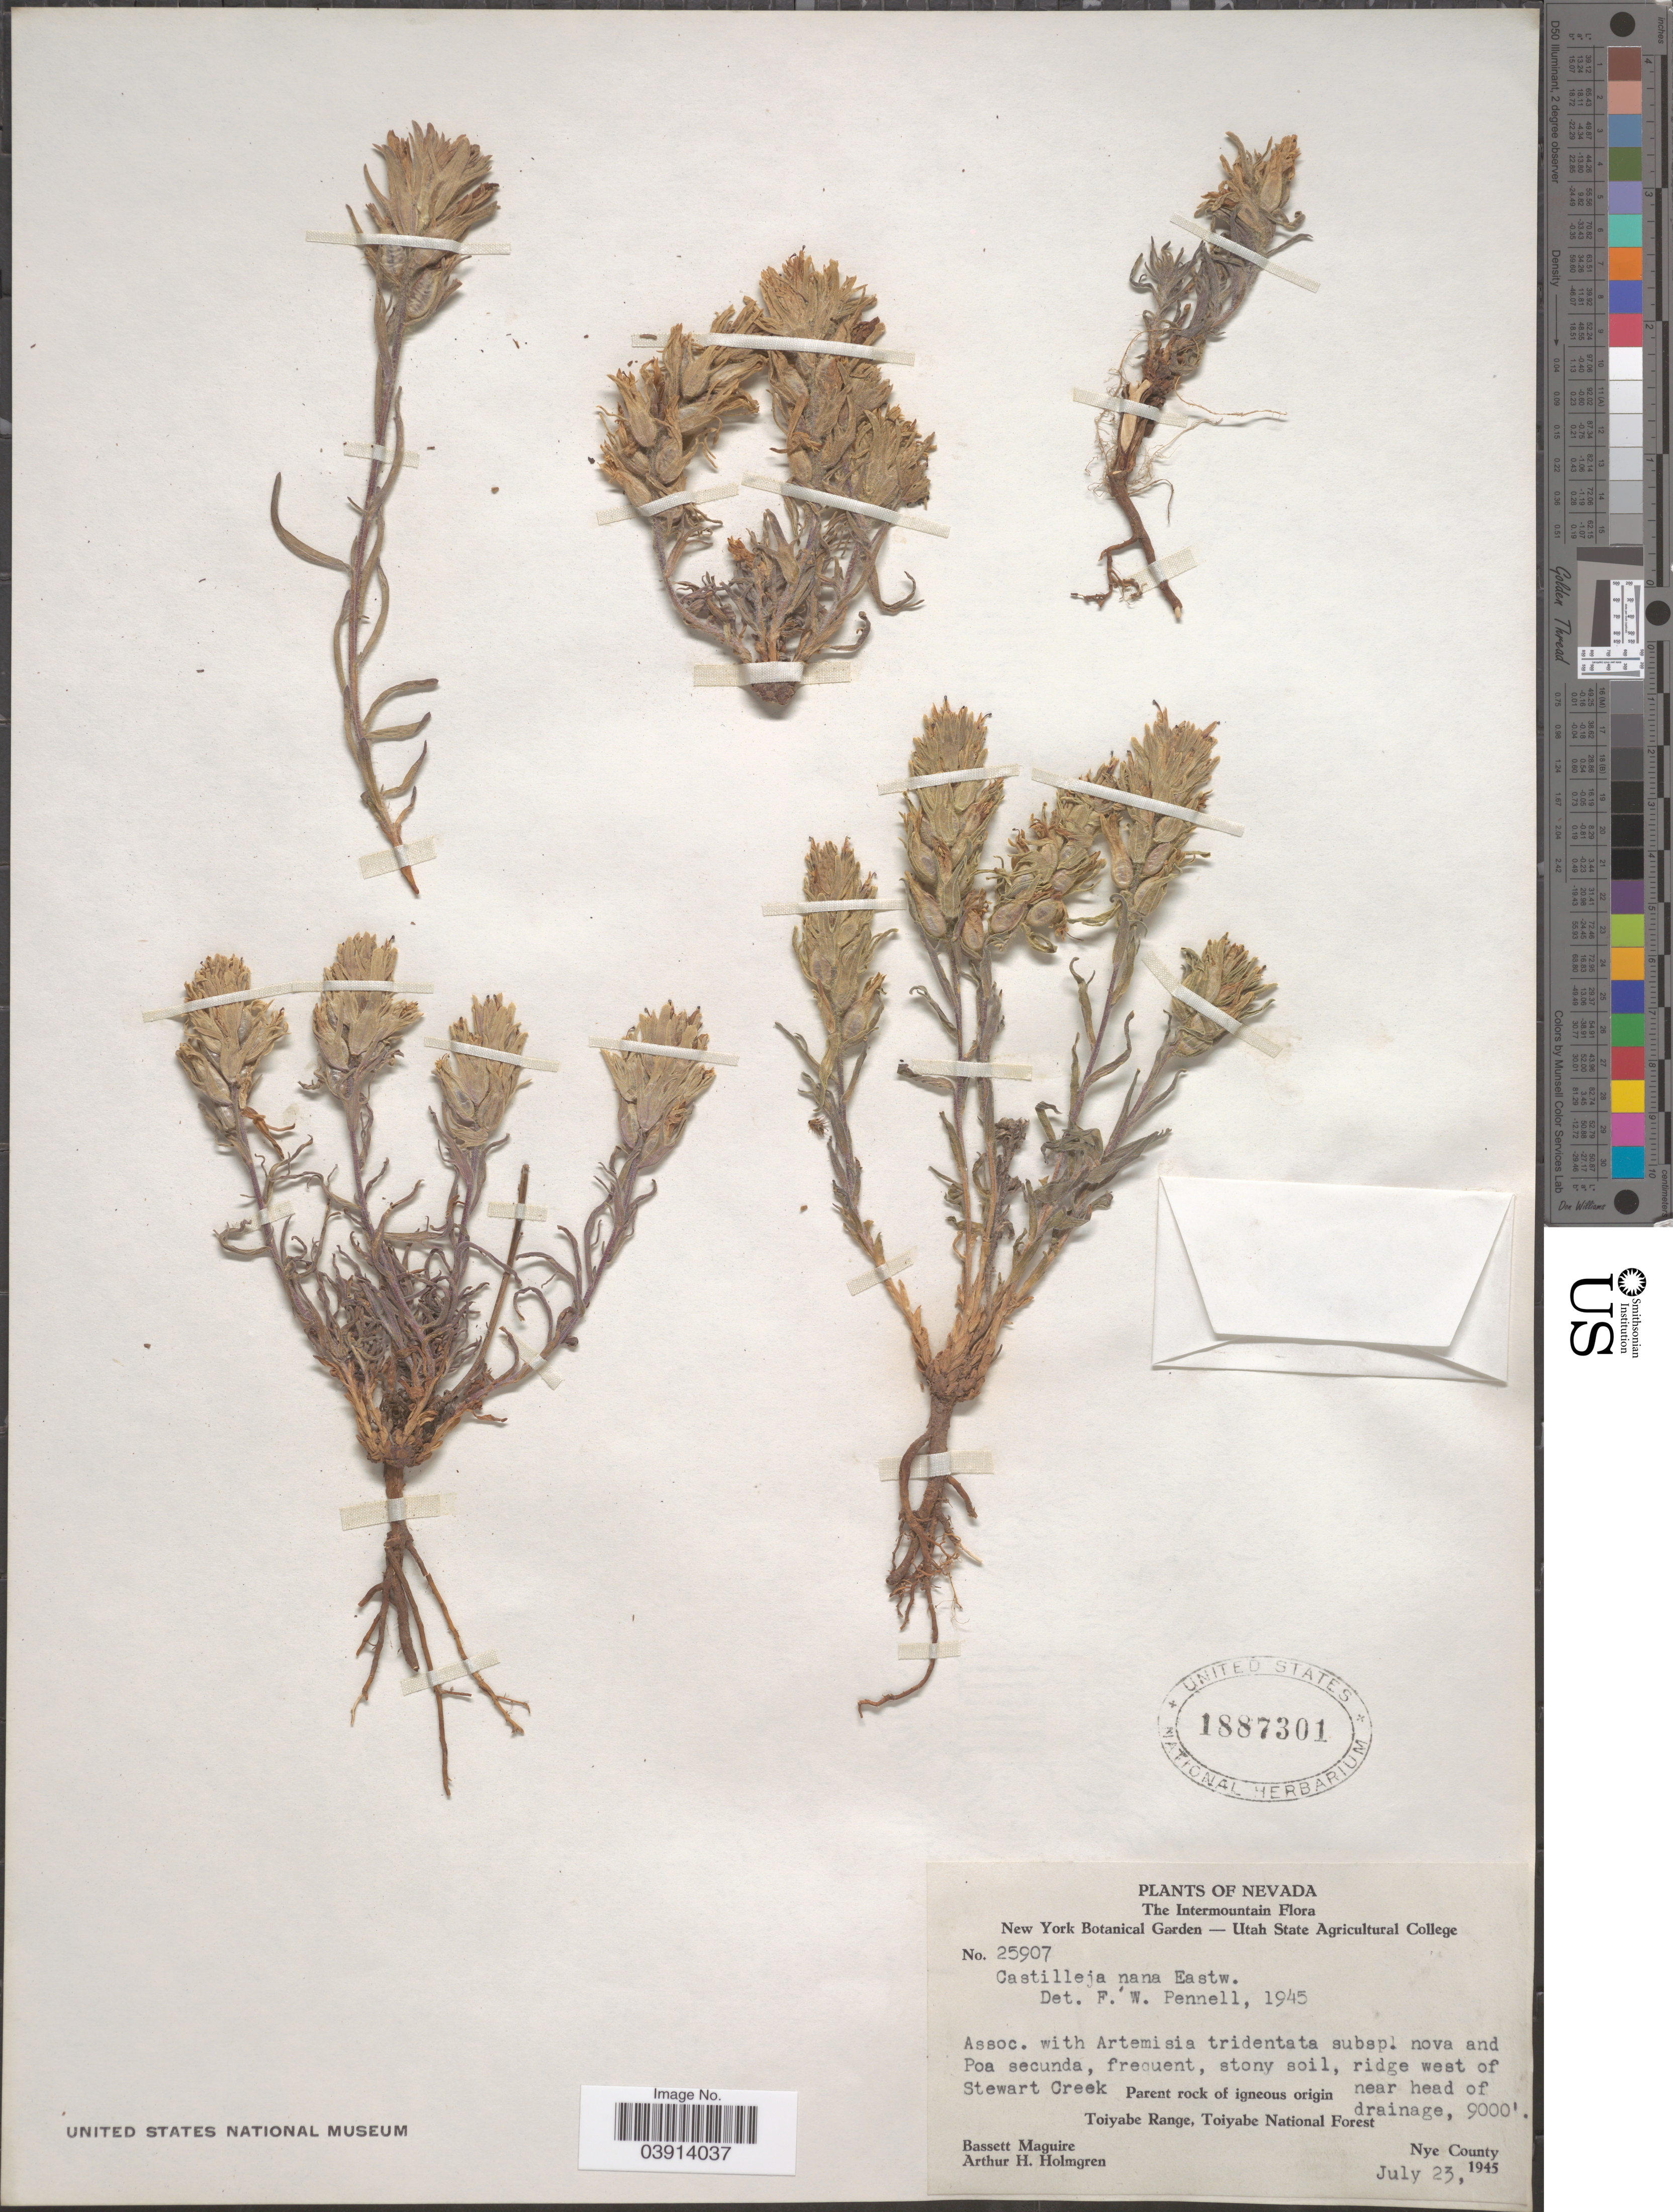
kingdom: Plantae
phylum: Tracheophyta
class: Magnoliopsida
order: Lamiales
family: Orobanchaceae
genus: Castilleja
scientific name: Castilleja rubida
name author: Piper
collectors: B. Maguire & A. H. Holmgren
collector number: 25907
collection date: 1945-07-23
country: United States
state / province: Nevada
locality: The Intermountain. Ridge west of Stewart Creek near head of drainage. Toiyabe Range, Toiyabe National Forest. Nye County.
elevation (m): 2743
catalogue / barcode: US 1887301